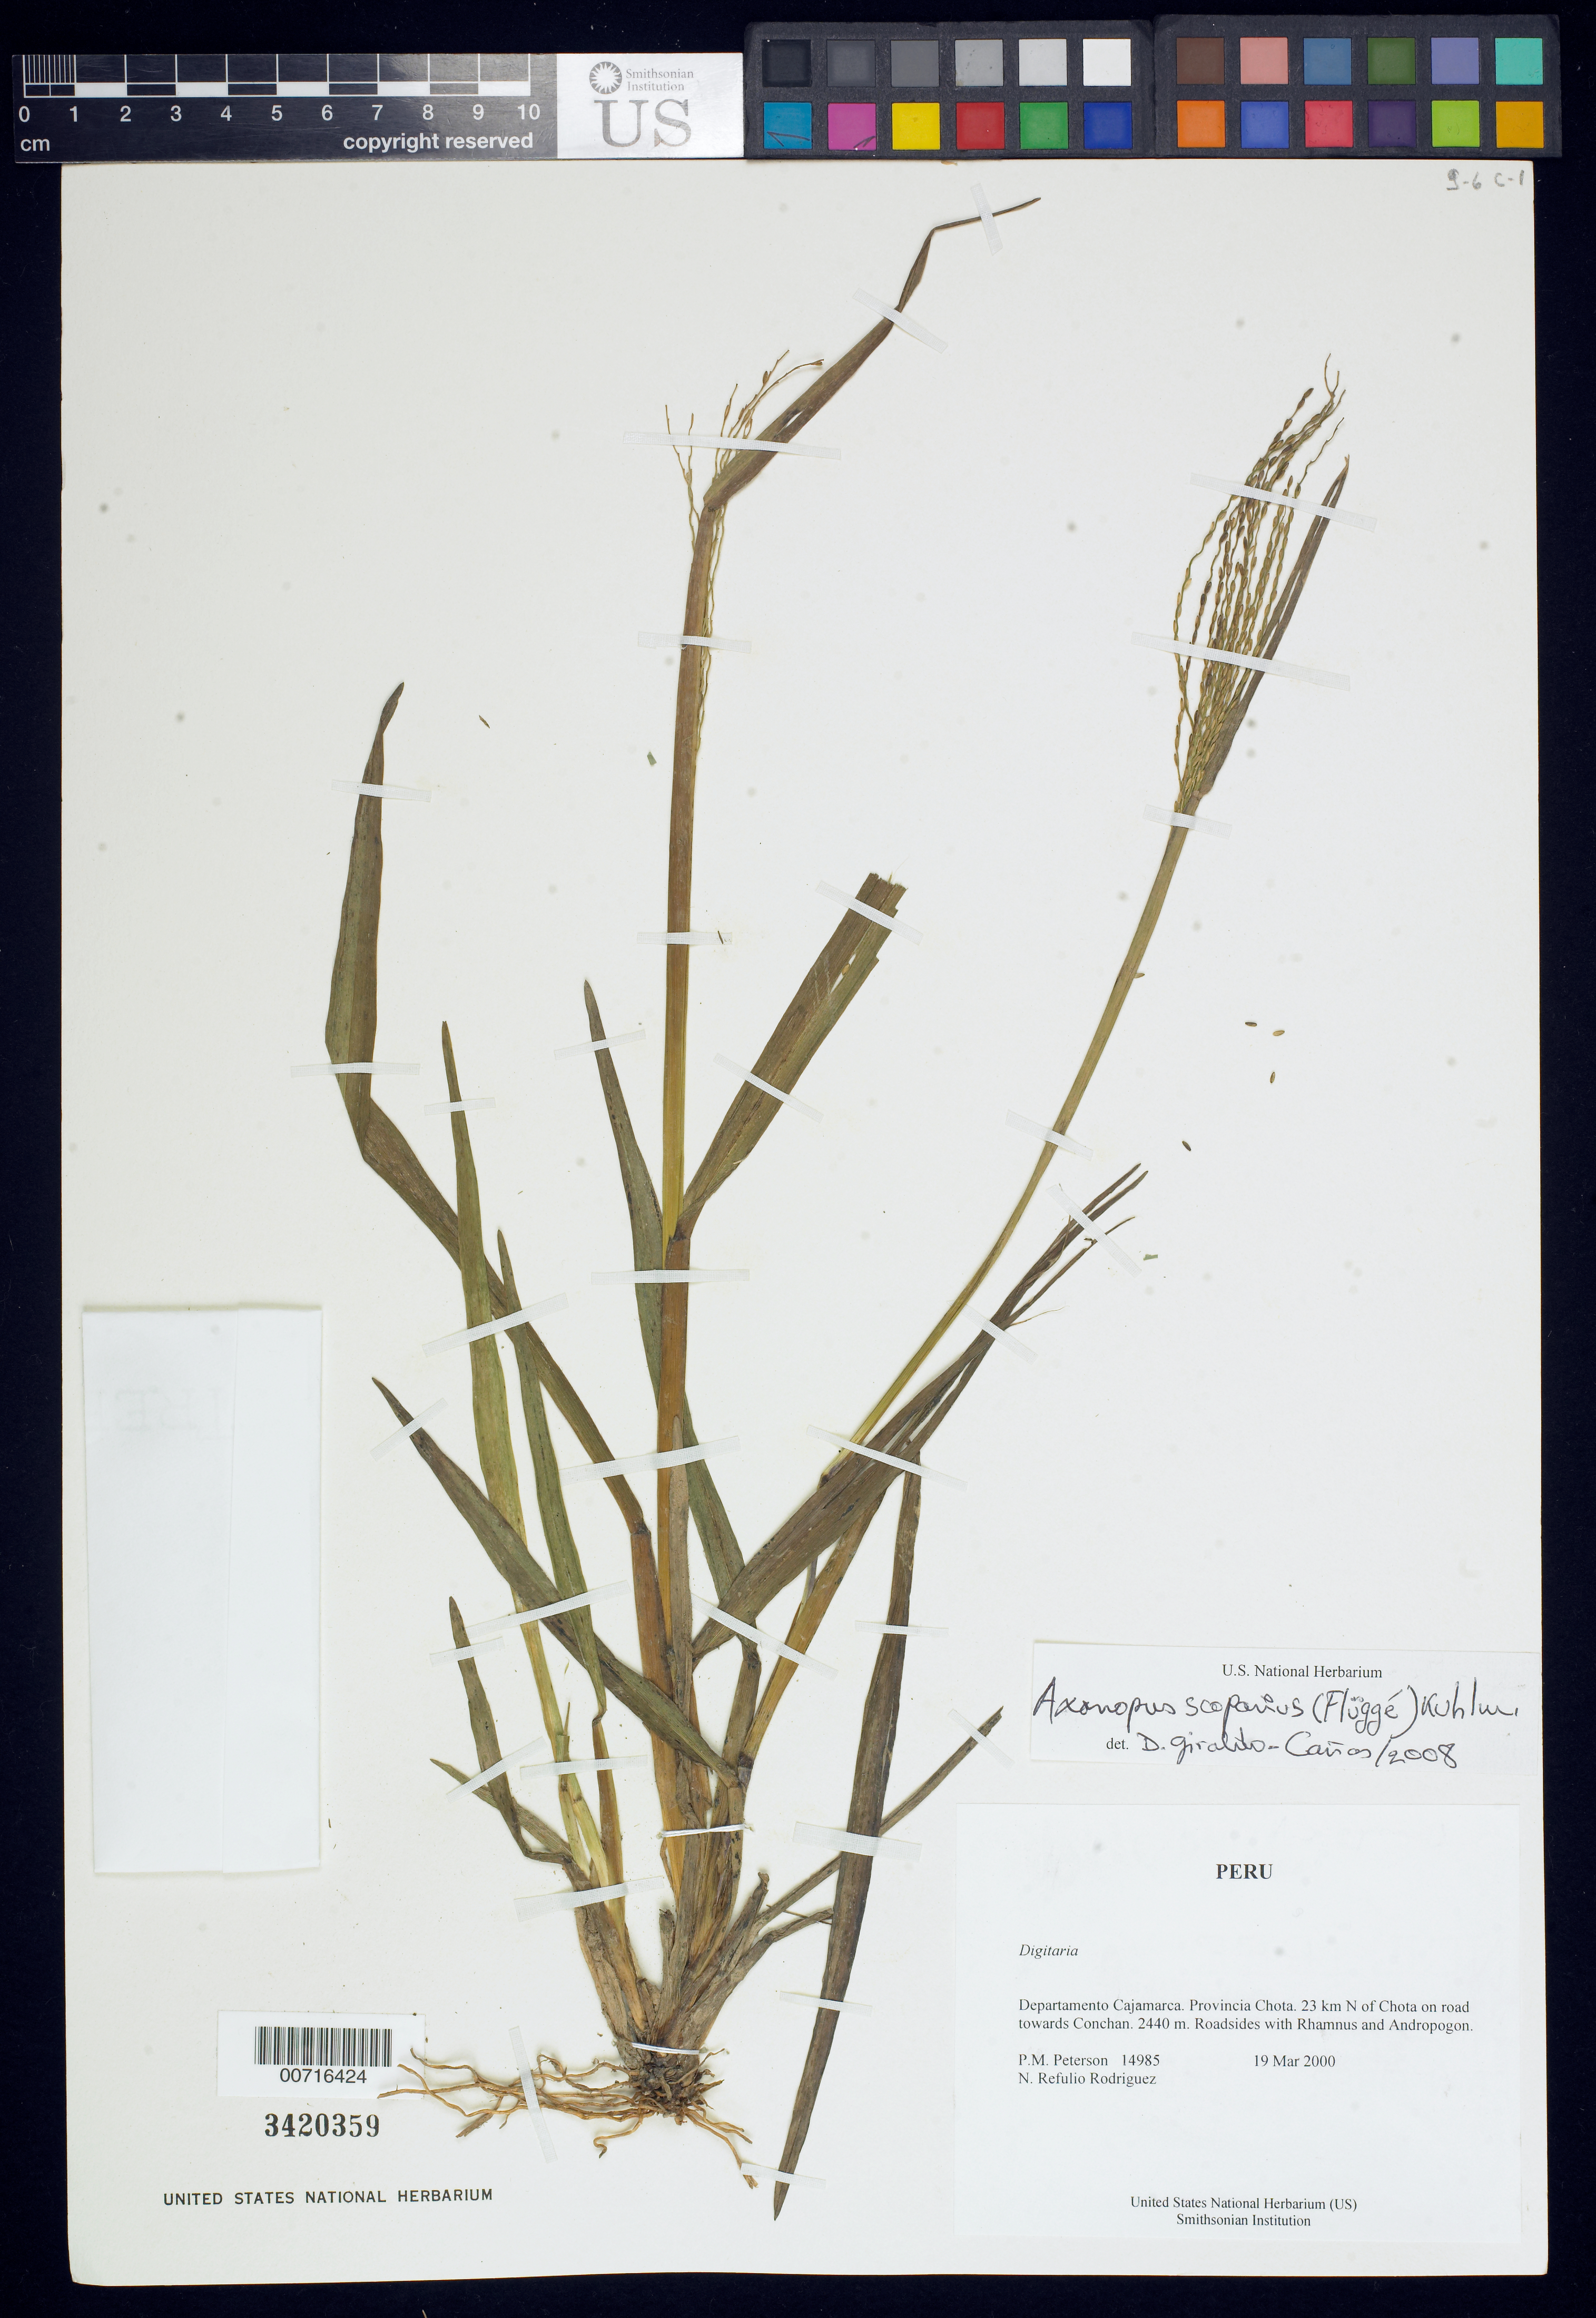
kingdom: Plantae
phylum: Tracheophyta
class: Liliopsida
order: Poales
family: Poaceae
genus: Axonopus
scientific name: Axonopus scoparius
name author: (Flüggé) Kuhlm.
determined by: Giraldo-Cañas, D. A.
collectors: P. M. Peterson & N. Refulio-Rodríguez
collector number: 14985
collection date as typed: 19 Mar 2000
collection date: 2000-03-19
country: Peru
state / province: Cajamarca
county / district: Chota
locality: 23 km N of Chota on road towards Conchan.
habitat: Roadsides with Rhamnus and Andropogon.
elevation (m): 2440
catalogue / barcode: US 3420359